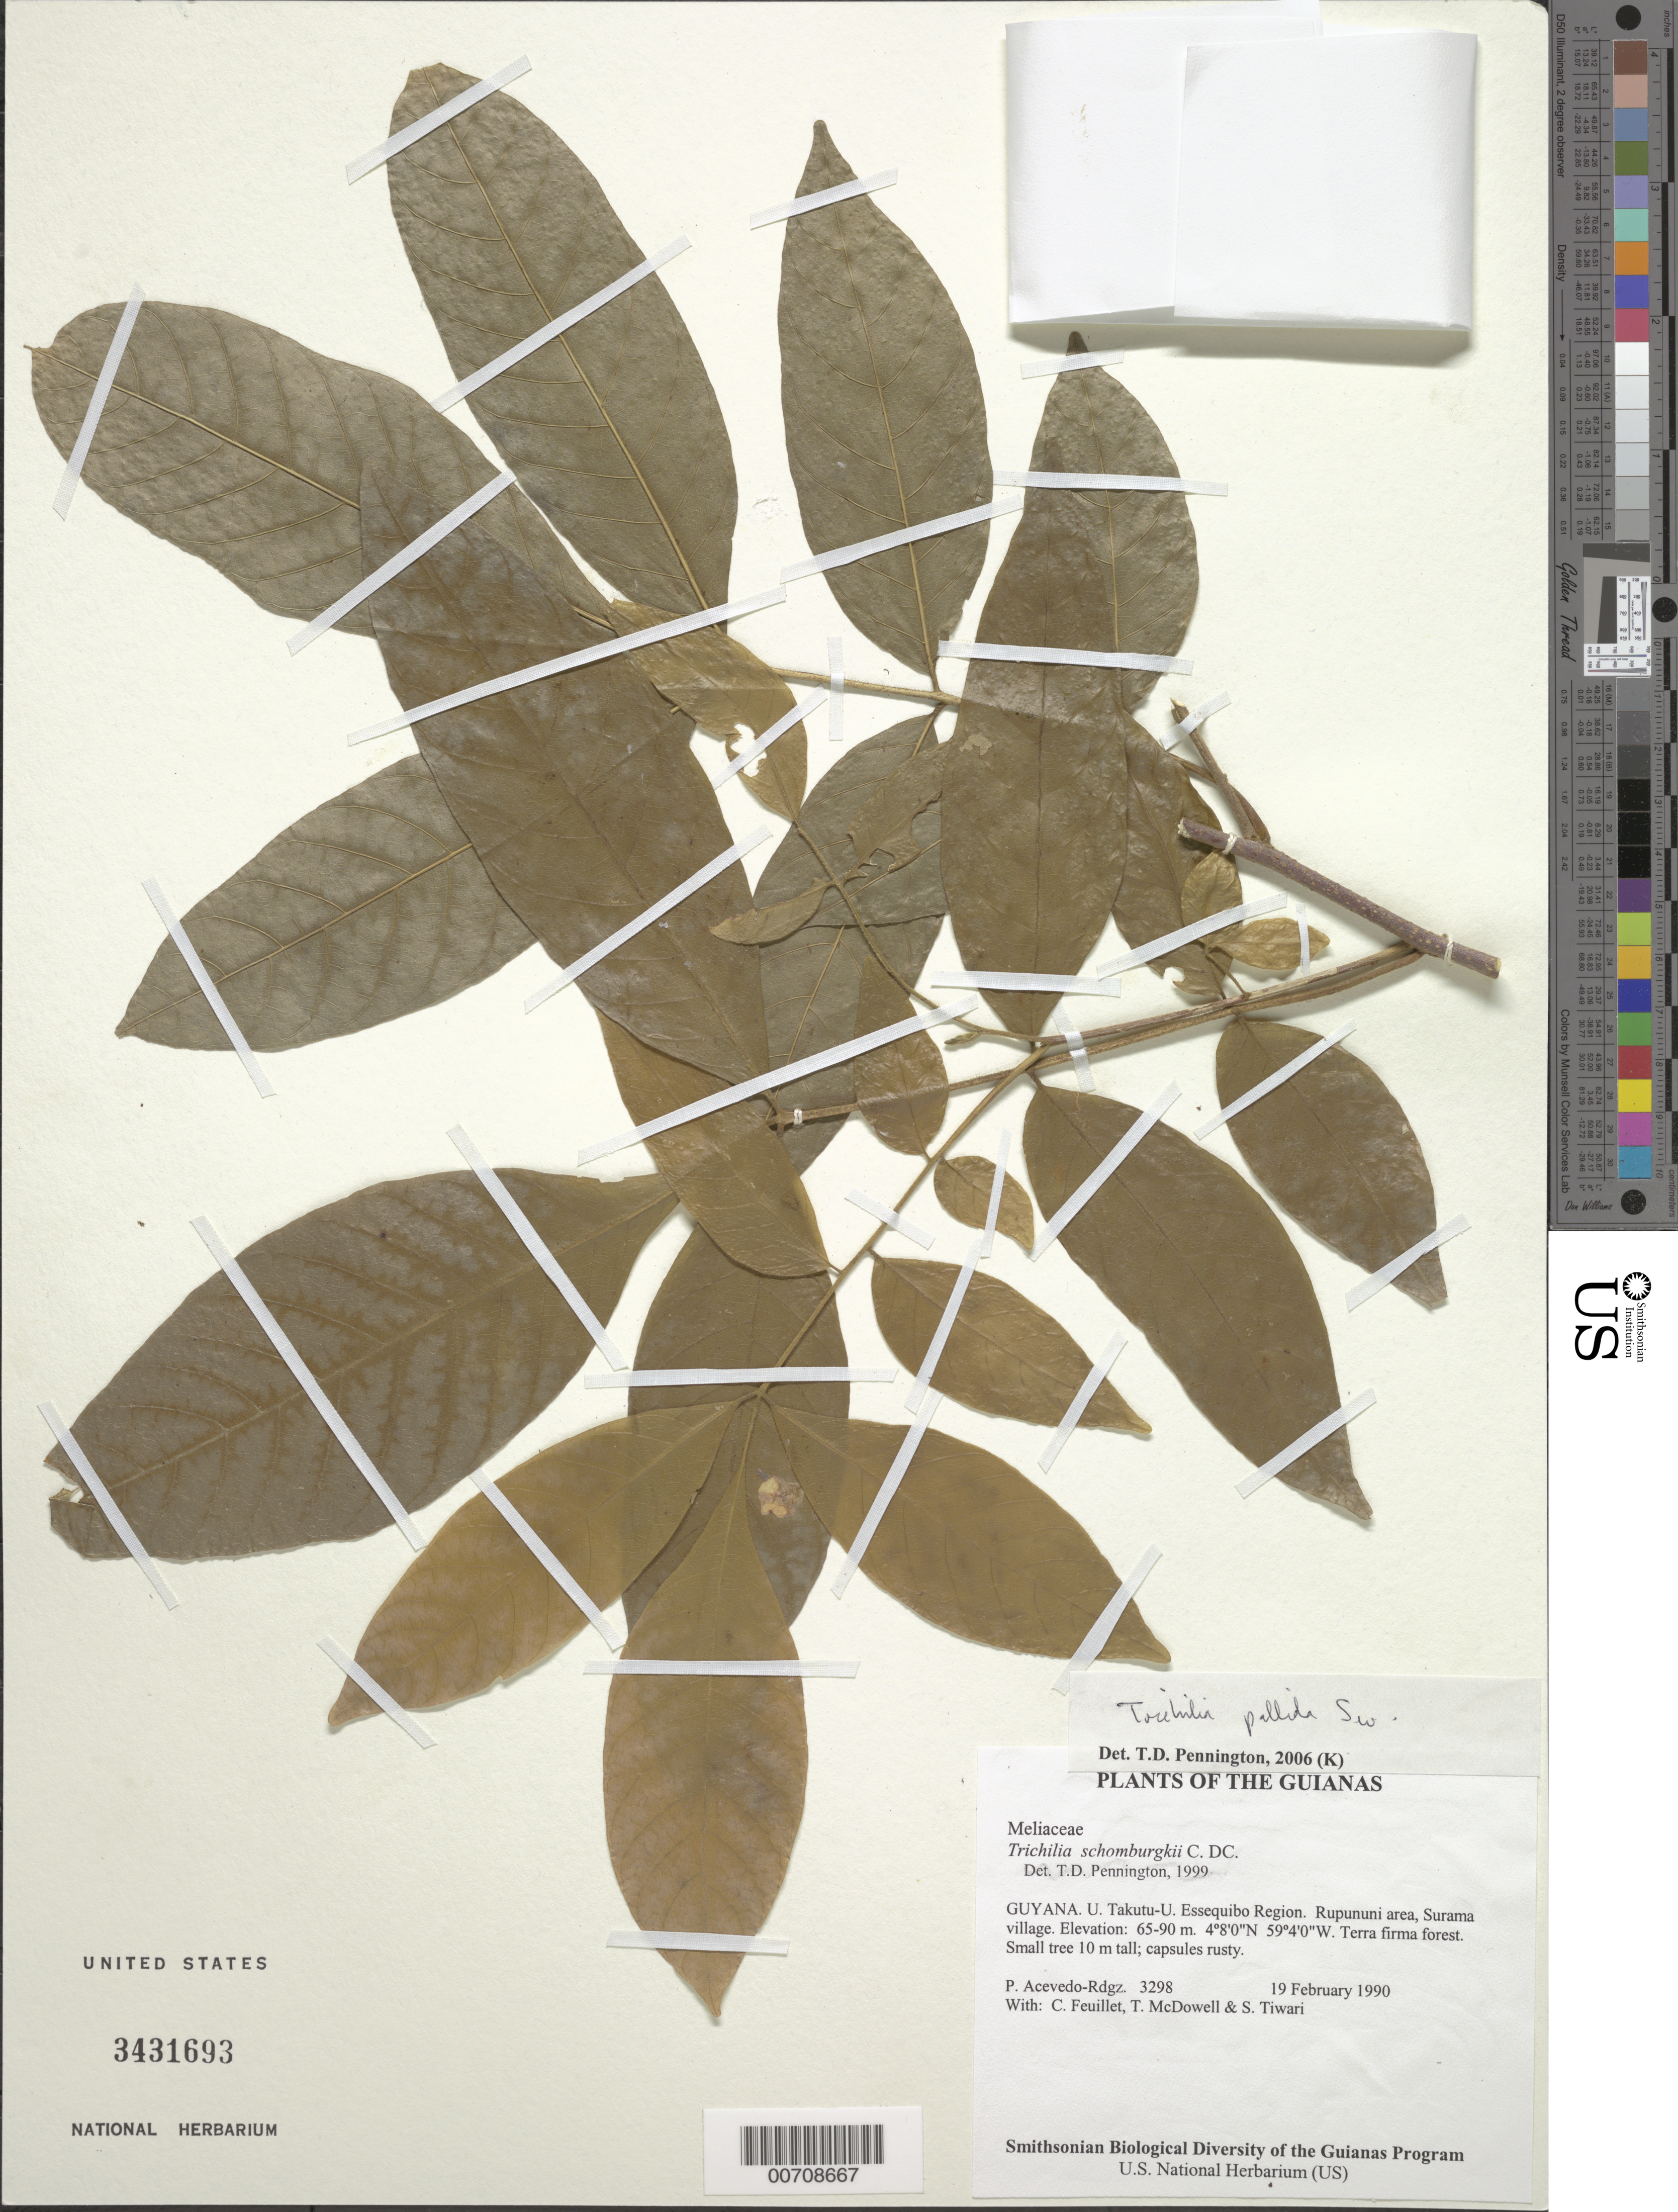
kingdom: Plantae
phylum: Tracheophyta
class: Magnoliopsida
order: Sapindales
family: Meliaceae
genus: Trichilia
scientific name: Trichilia pallida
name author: Sw.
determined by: Pennington, T. D., (K)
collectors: P. Acevedo-Rodr., C. Feuillet, T. McDowell & S. Tiwari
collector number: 3298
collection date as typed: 19 Feb 1990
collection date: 1990-02-19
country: Guyana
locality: U. Takutu - U. Essequibo. Rupununi area, Surama village.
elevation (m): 65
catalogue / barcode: US 3431693